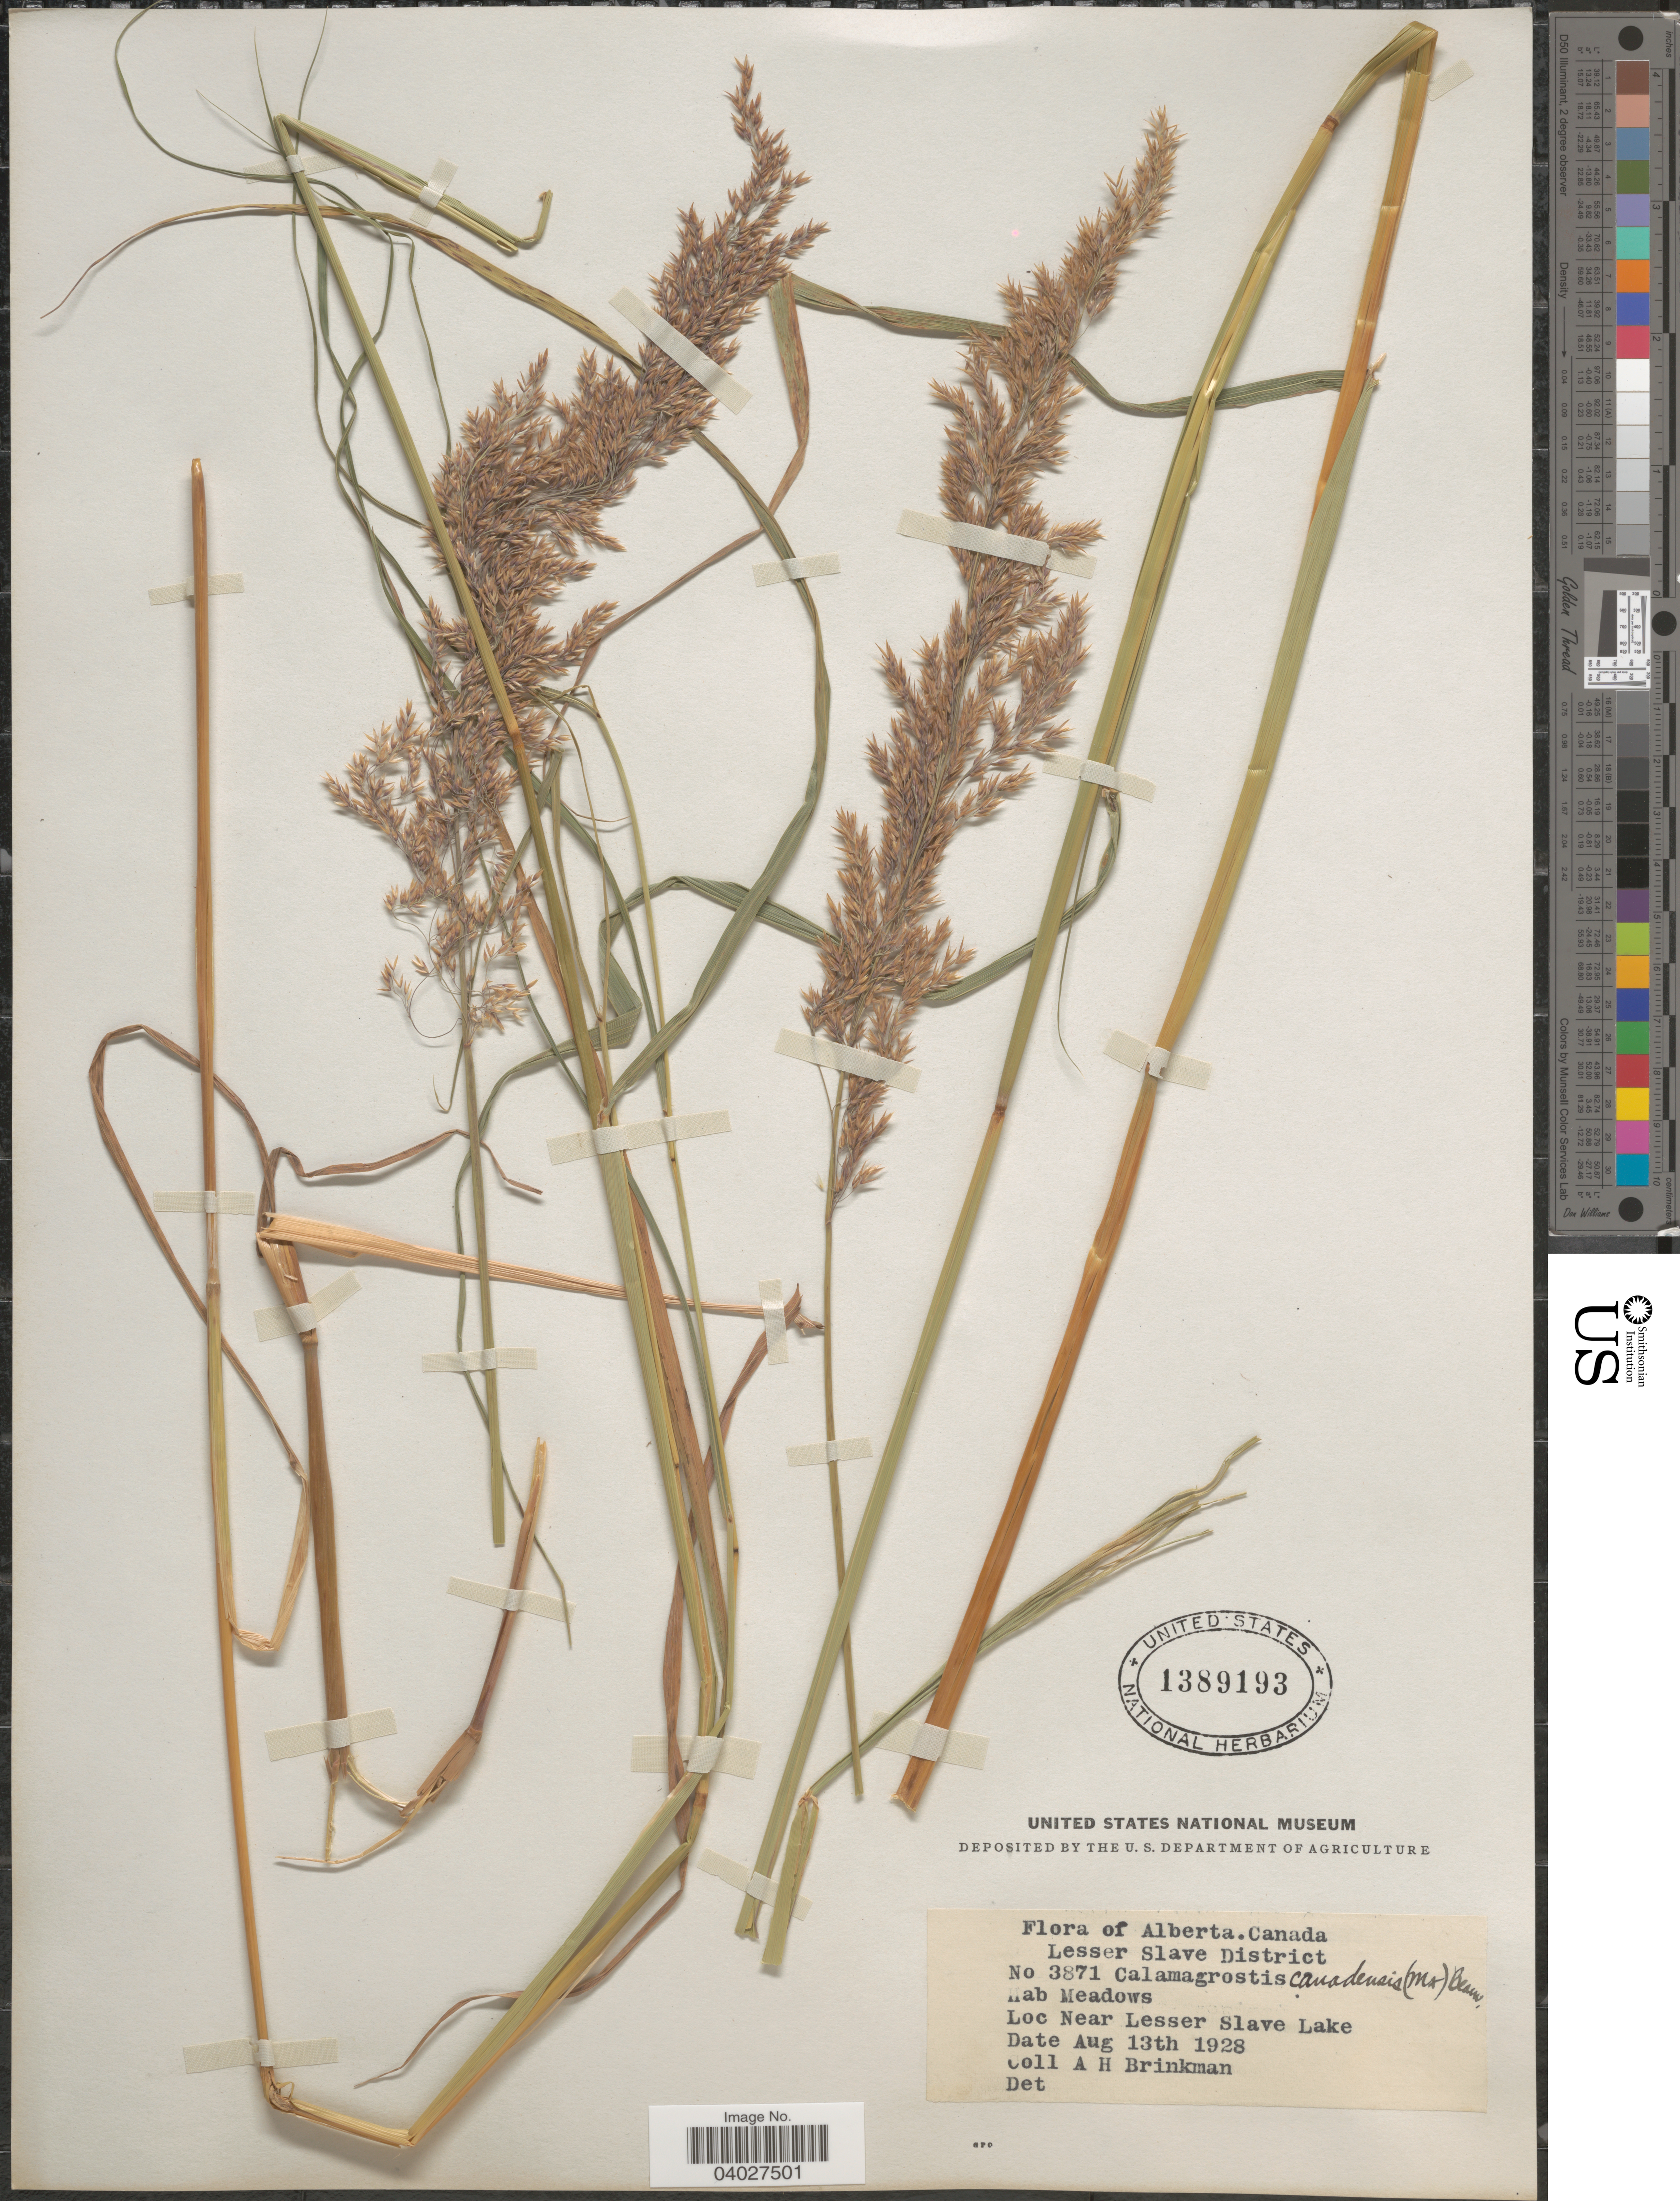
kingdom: Plantae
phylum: Tracheophyta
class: Liliopsida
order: Poales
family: Poaceae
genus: Calamagrostis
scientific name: Calamagrostis canadensis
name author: (Michx.) P. Beauv.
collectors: A. Brinkman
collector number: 3871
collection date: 1928-08-13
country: Canada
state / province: Alberta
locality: Lesser Slave District. Meadows. Near Lesser Slave Lake.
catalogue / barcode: US 1389193